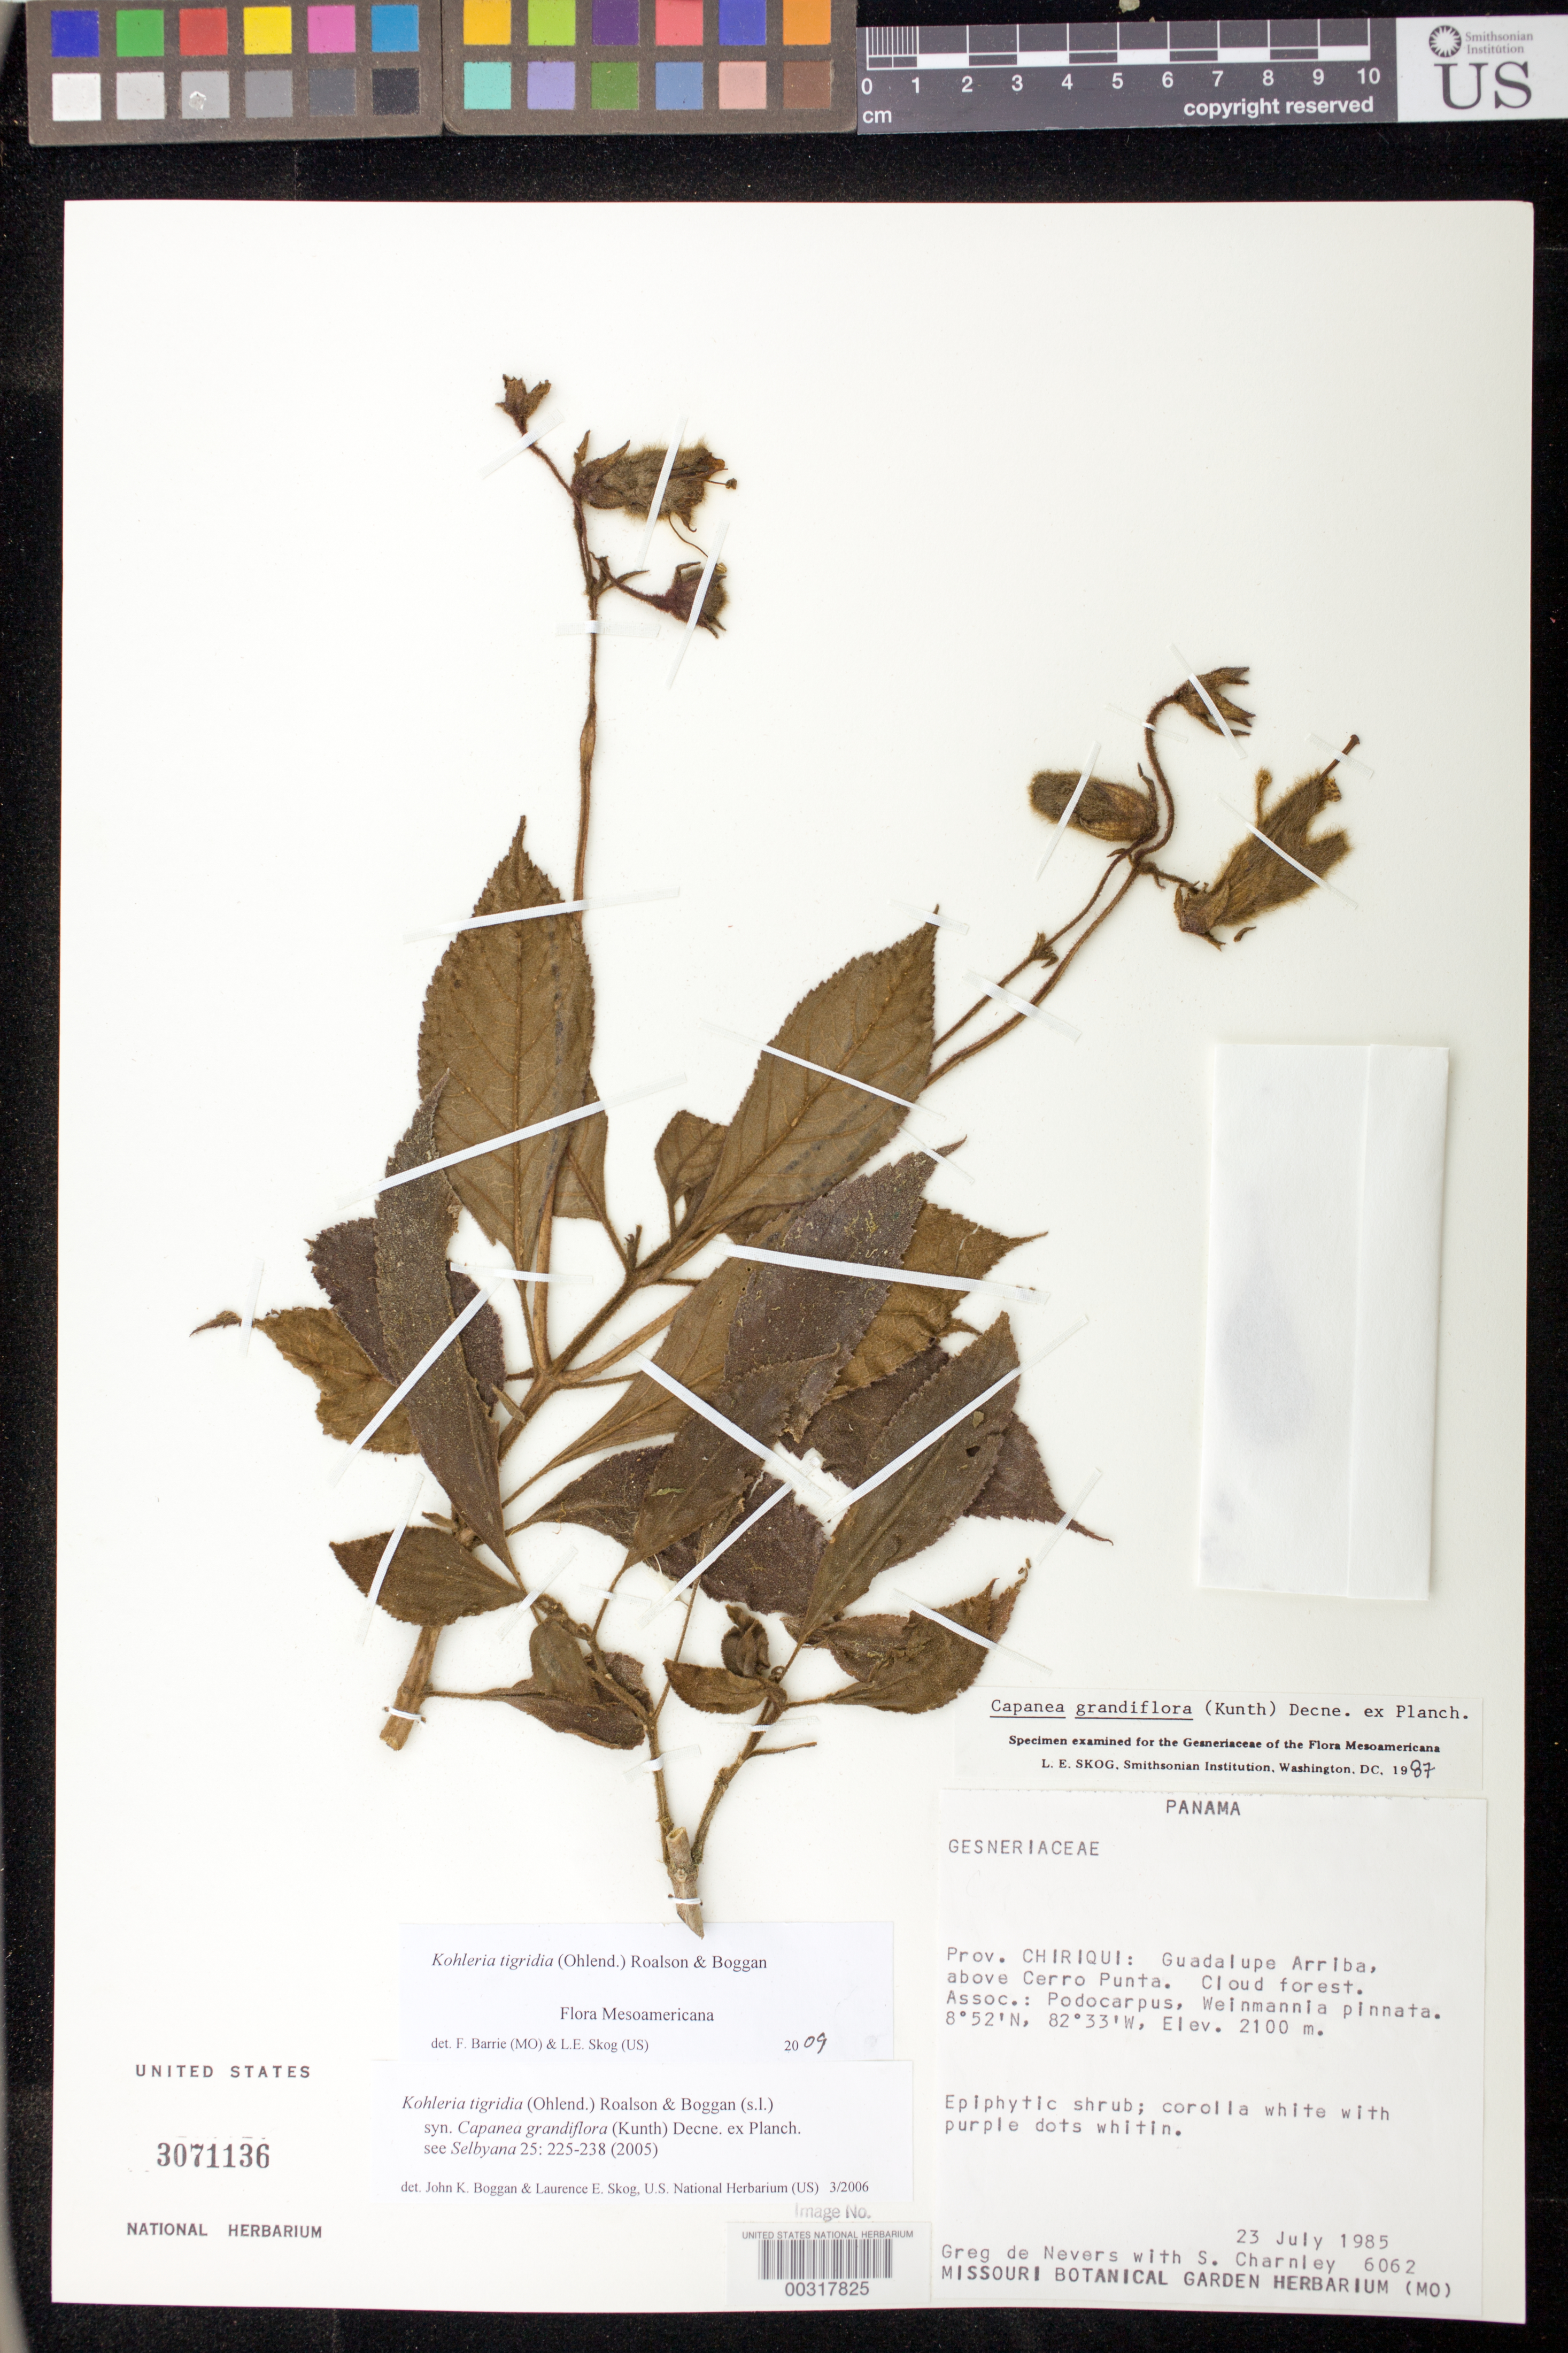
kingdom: Plantae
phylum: Tracheophyta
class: Magnoliopsida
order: Lamiales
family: Gesneriaceae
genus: Kohleria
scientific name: Kohleria tigridia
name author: (Ohlend.) Roalson & Boggan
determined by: Boggan, J. K.; Skog, L. E.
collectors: G. C. de Nevers & S. Charnley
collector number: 6062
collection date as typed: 23 Jul 1985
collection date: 1985-07-23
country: Panama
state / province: Chiriquí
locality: Guadalupe Arriba, above Cerro Punta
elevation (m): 2100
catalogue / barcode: US 3071136